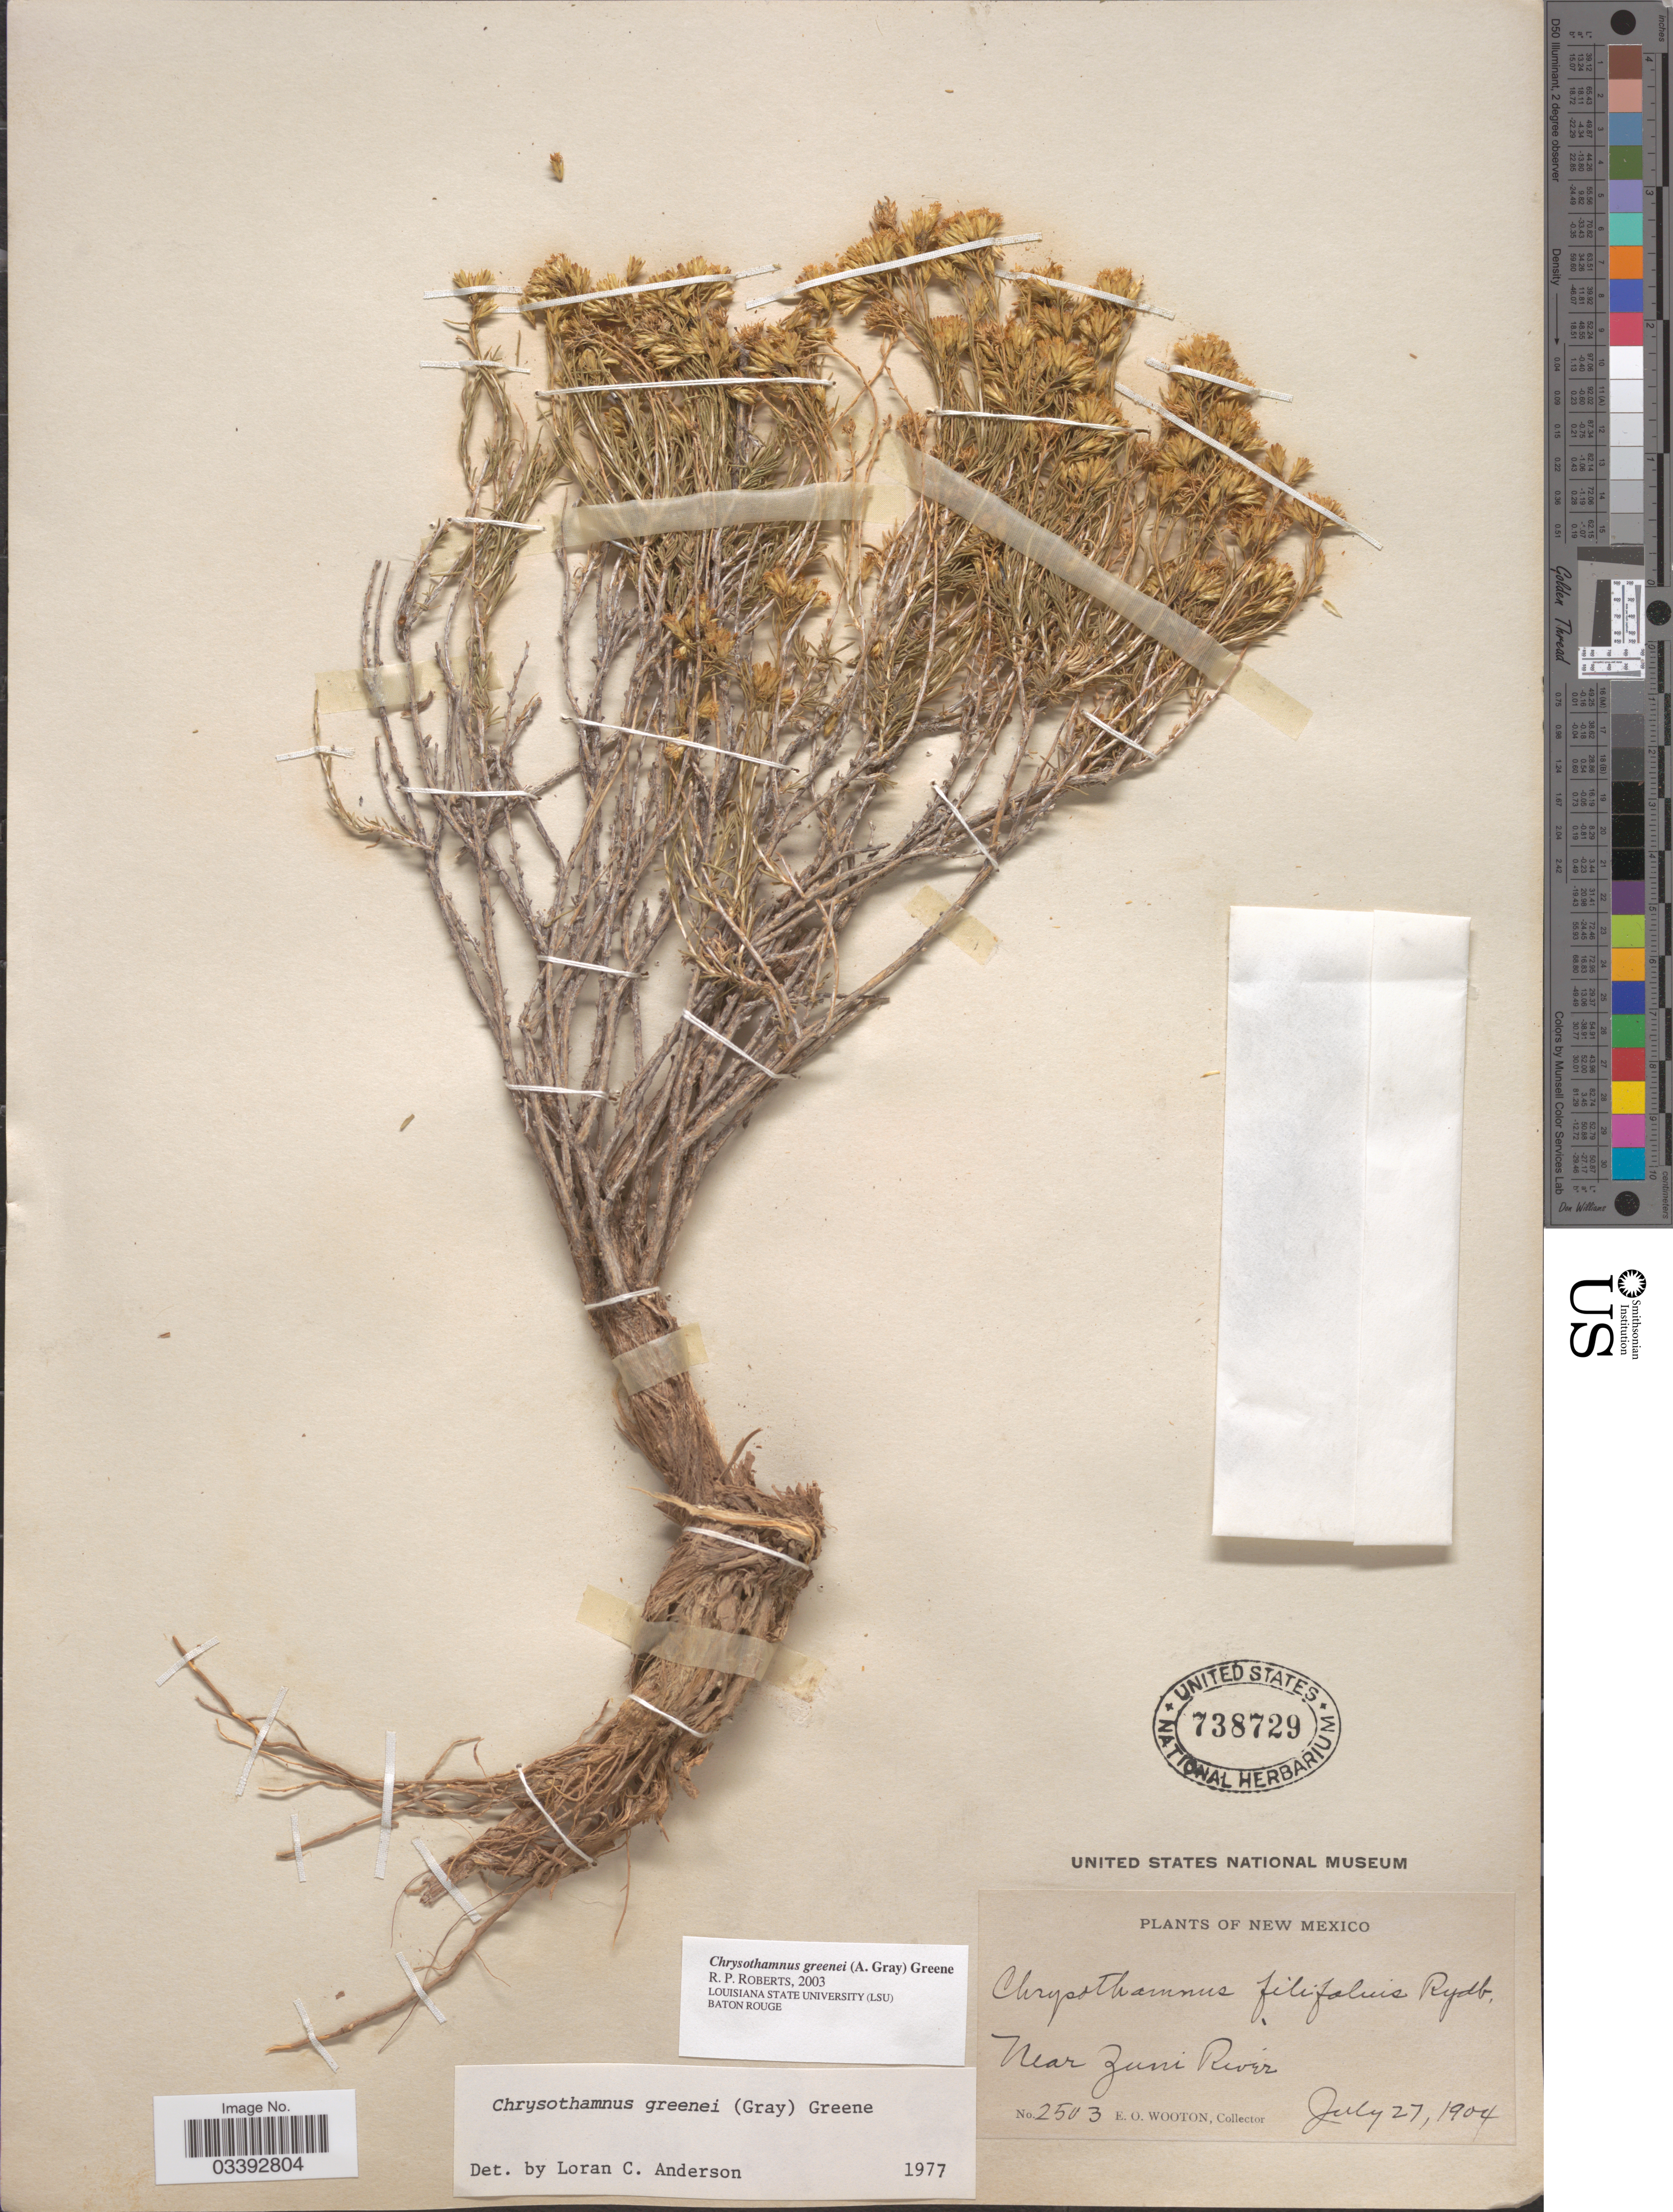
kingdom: Plantae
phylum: Tracheophyta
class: Magnoliopsida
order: Asterales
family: Asteraceae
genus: Chrysothamnus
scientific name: Chrysothamnus greenei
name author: (A. Gray) Greene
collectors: E. O. Wooton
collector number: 2503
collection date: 1904-07-27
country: United States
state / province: New Mexico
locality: Near Zuni River.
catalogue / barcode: US 738729